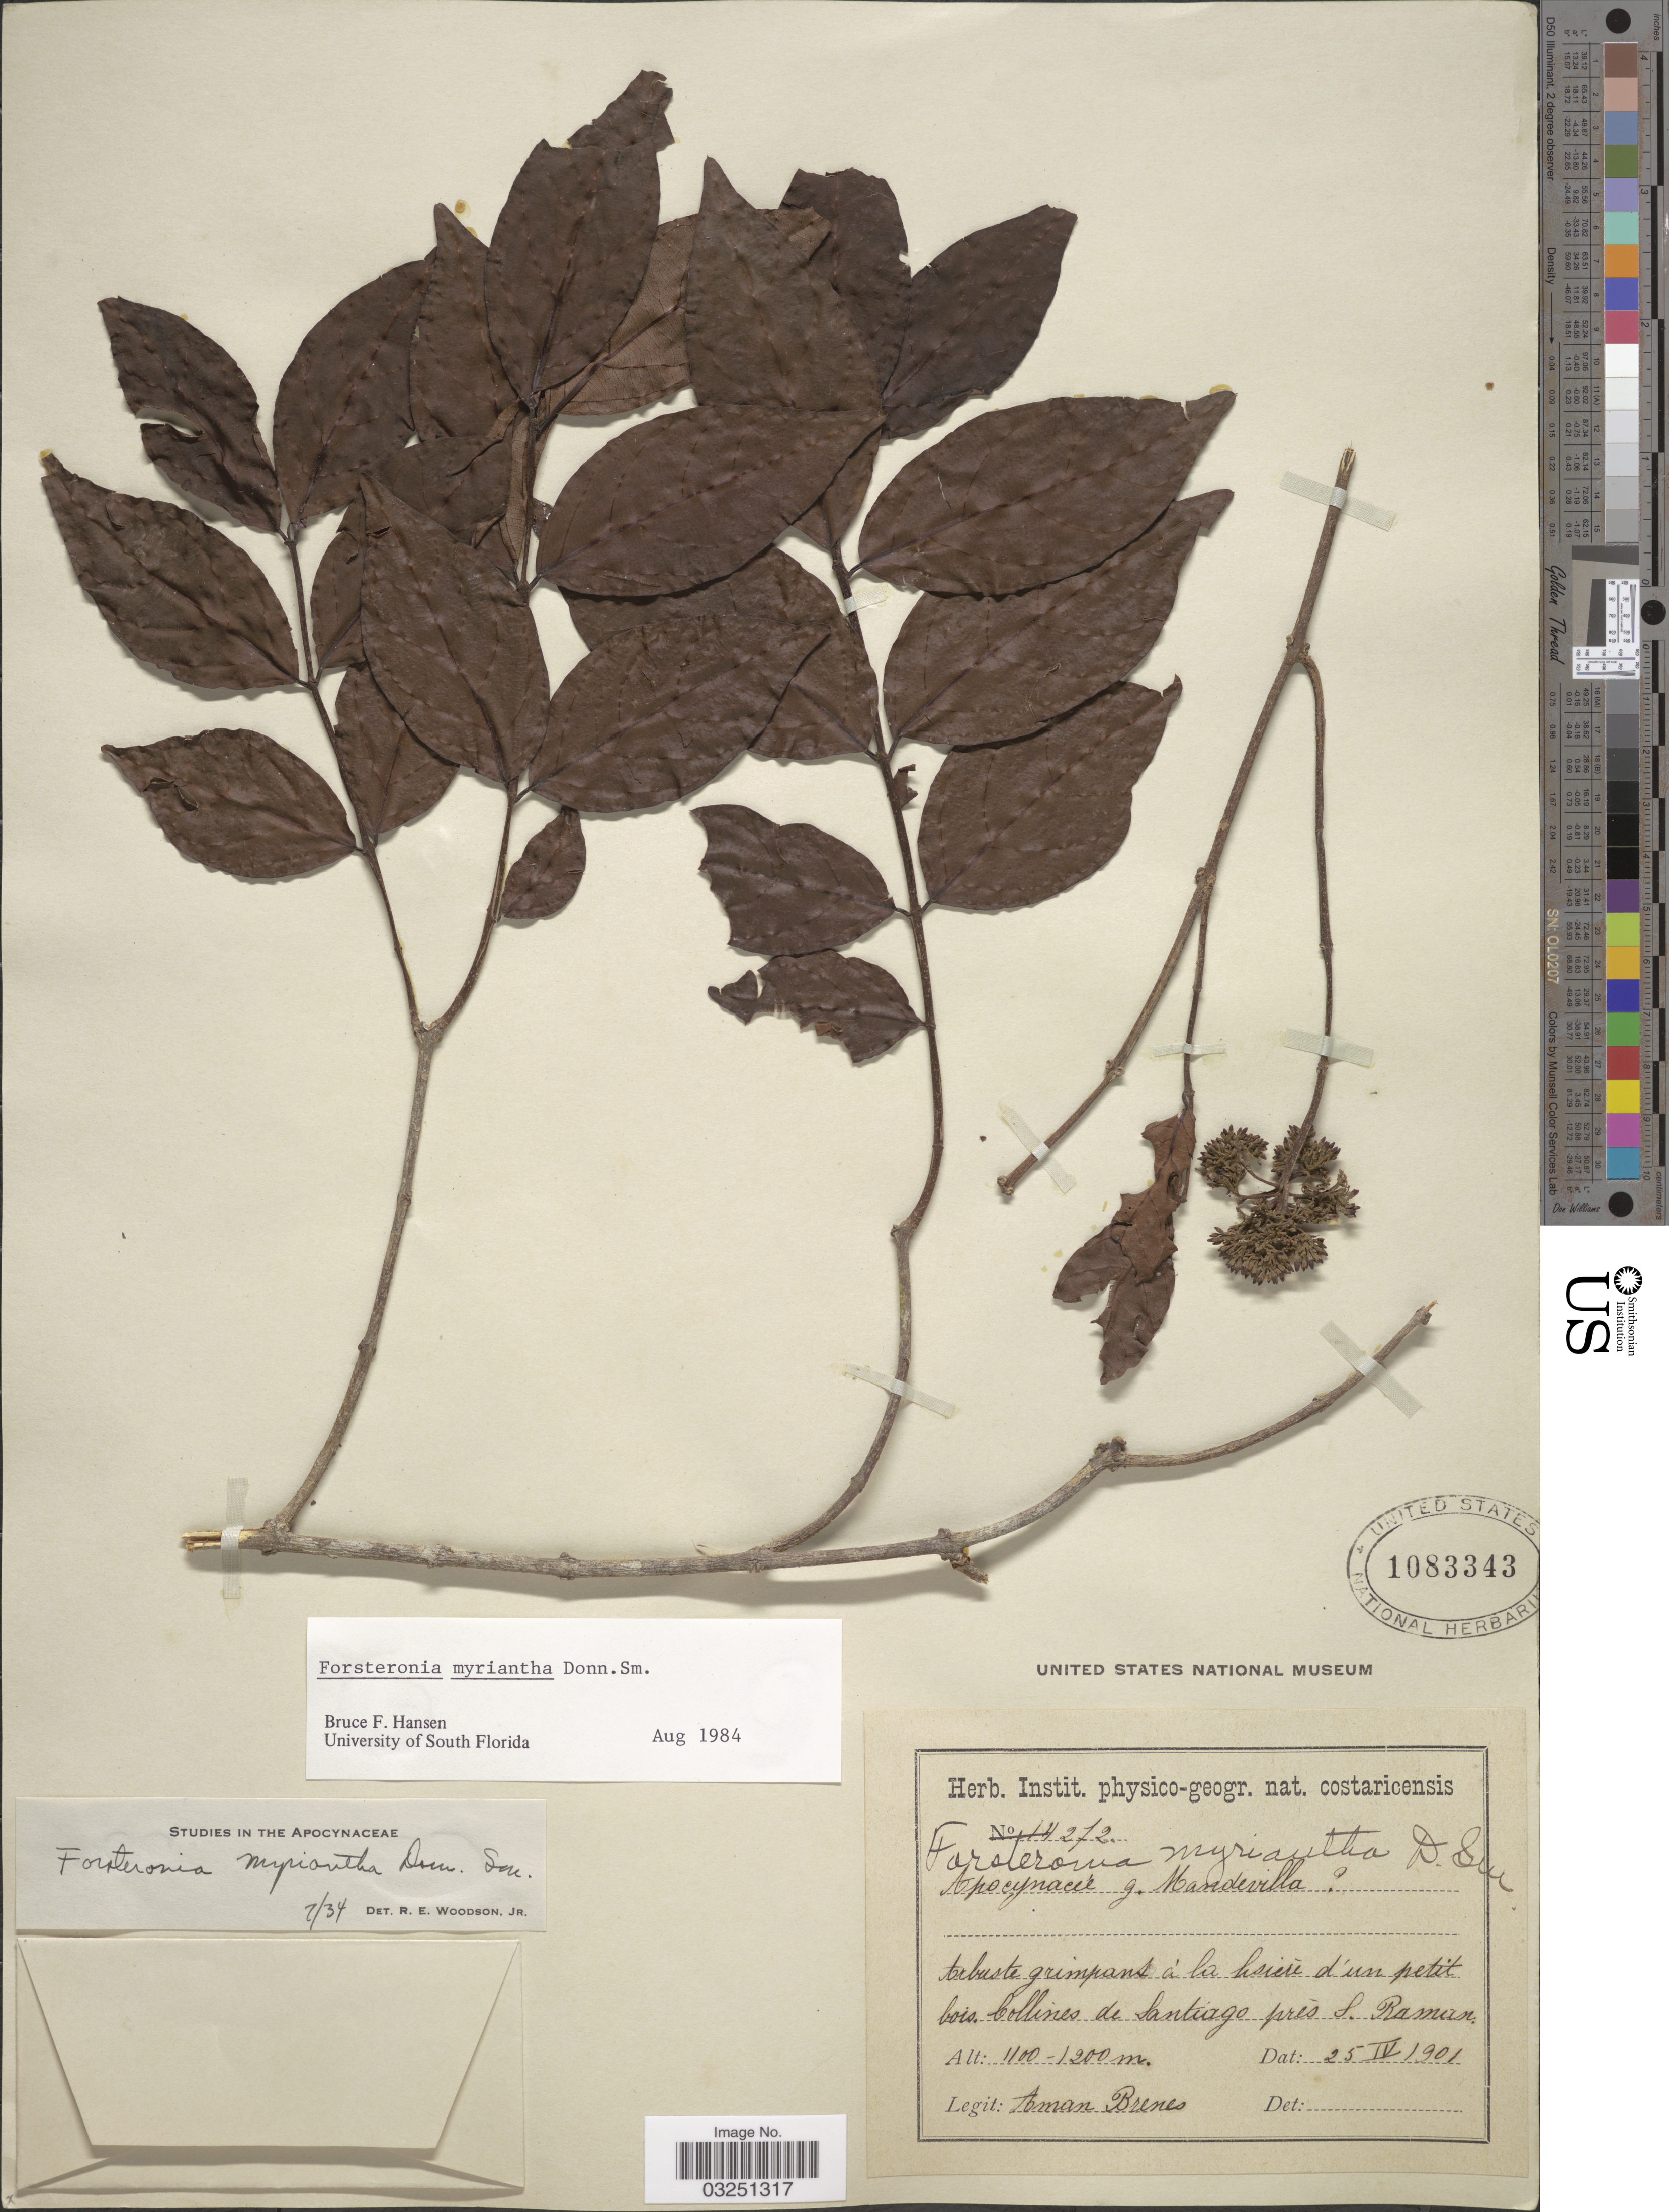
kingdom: Plantae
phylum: Tracheophyta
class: Magnoliopsida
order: Gentianales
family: Apocynaceae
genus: Forsteronia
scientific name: Forsteronia myriantha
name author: Donn. Sm.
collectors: A. Brenes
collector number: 14272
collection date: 1901-04-25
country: Costa Rica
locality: Arbuste grimpant à la lisiere d'un petit bois. Collines de Santiago près San Ramón.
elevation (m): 1100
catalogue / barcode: US 1083343